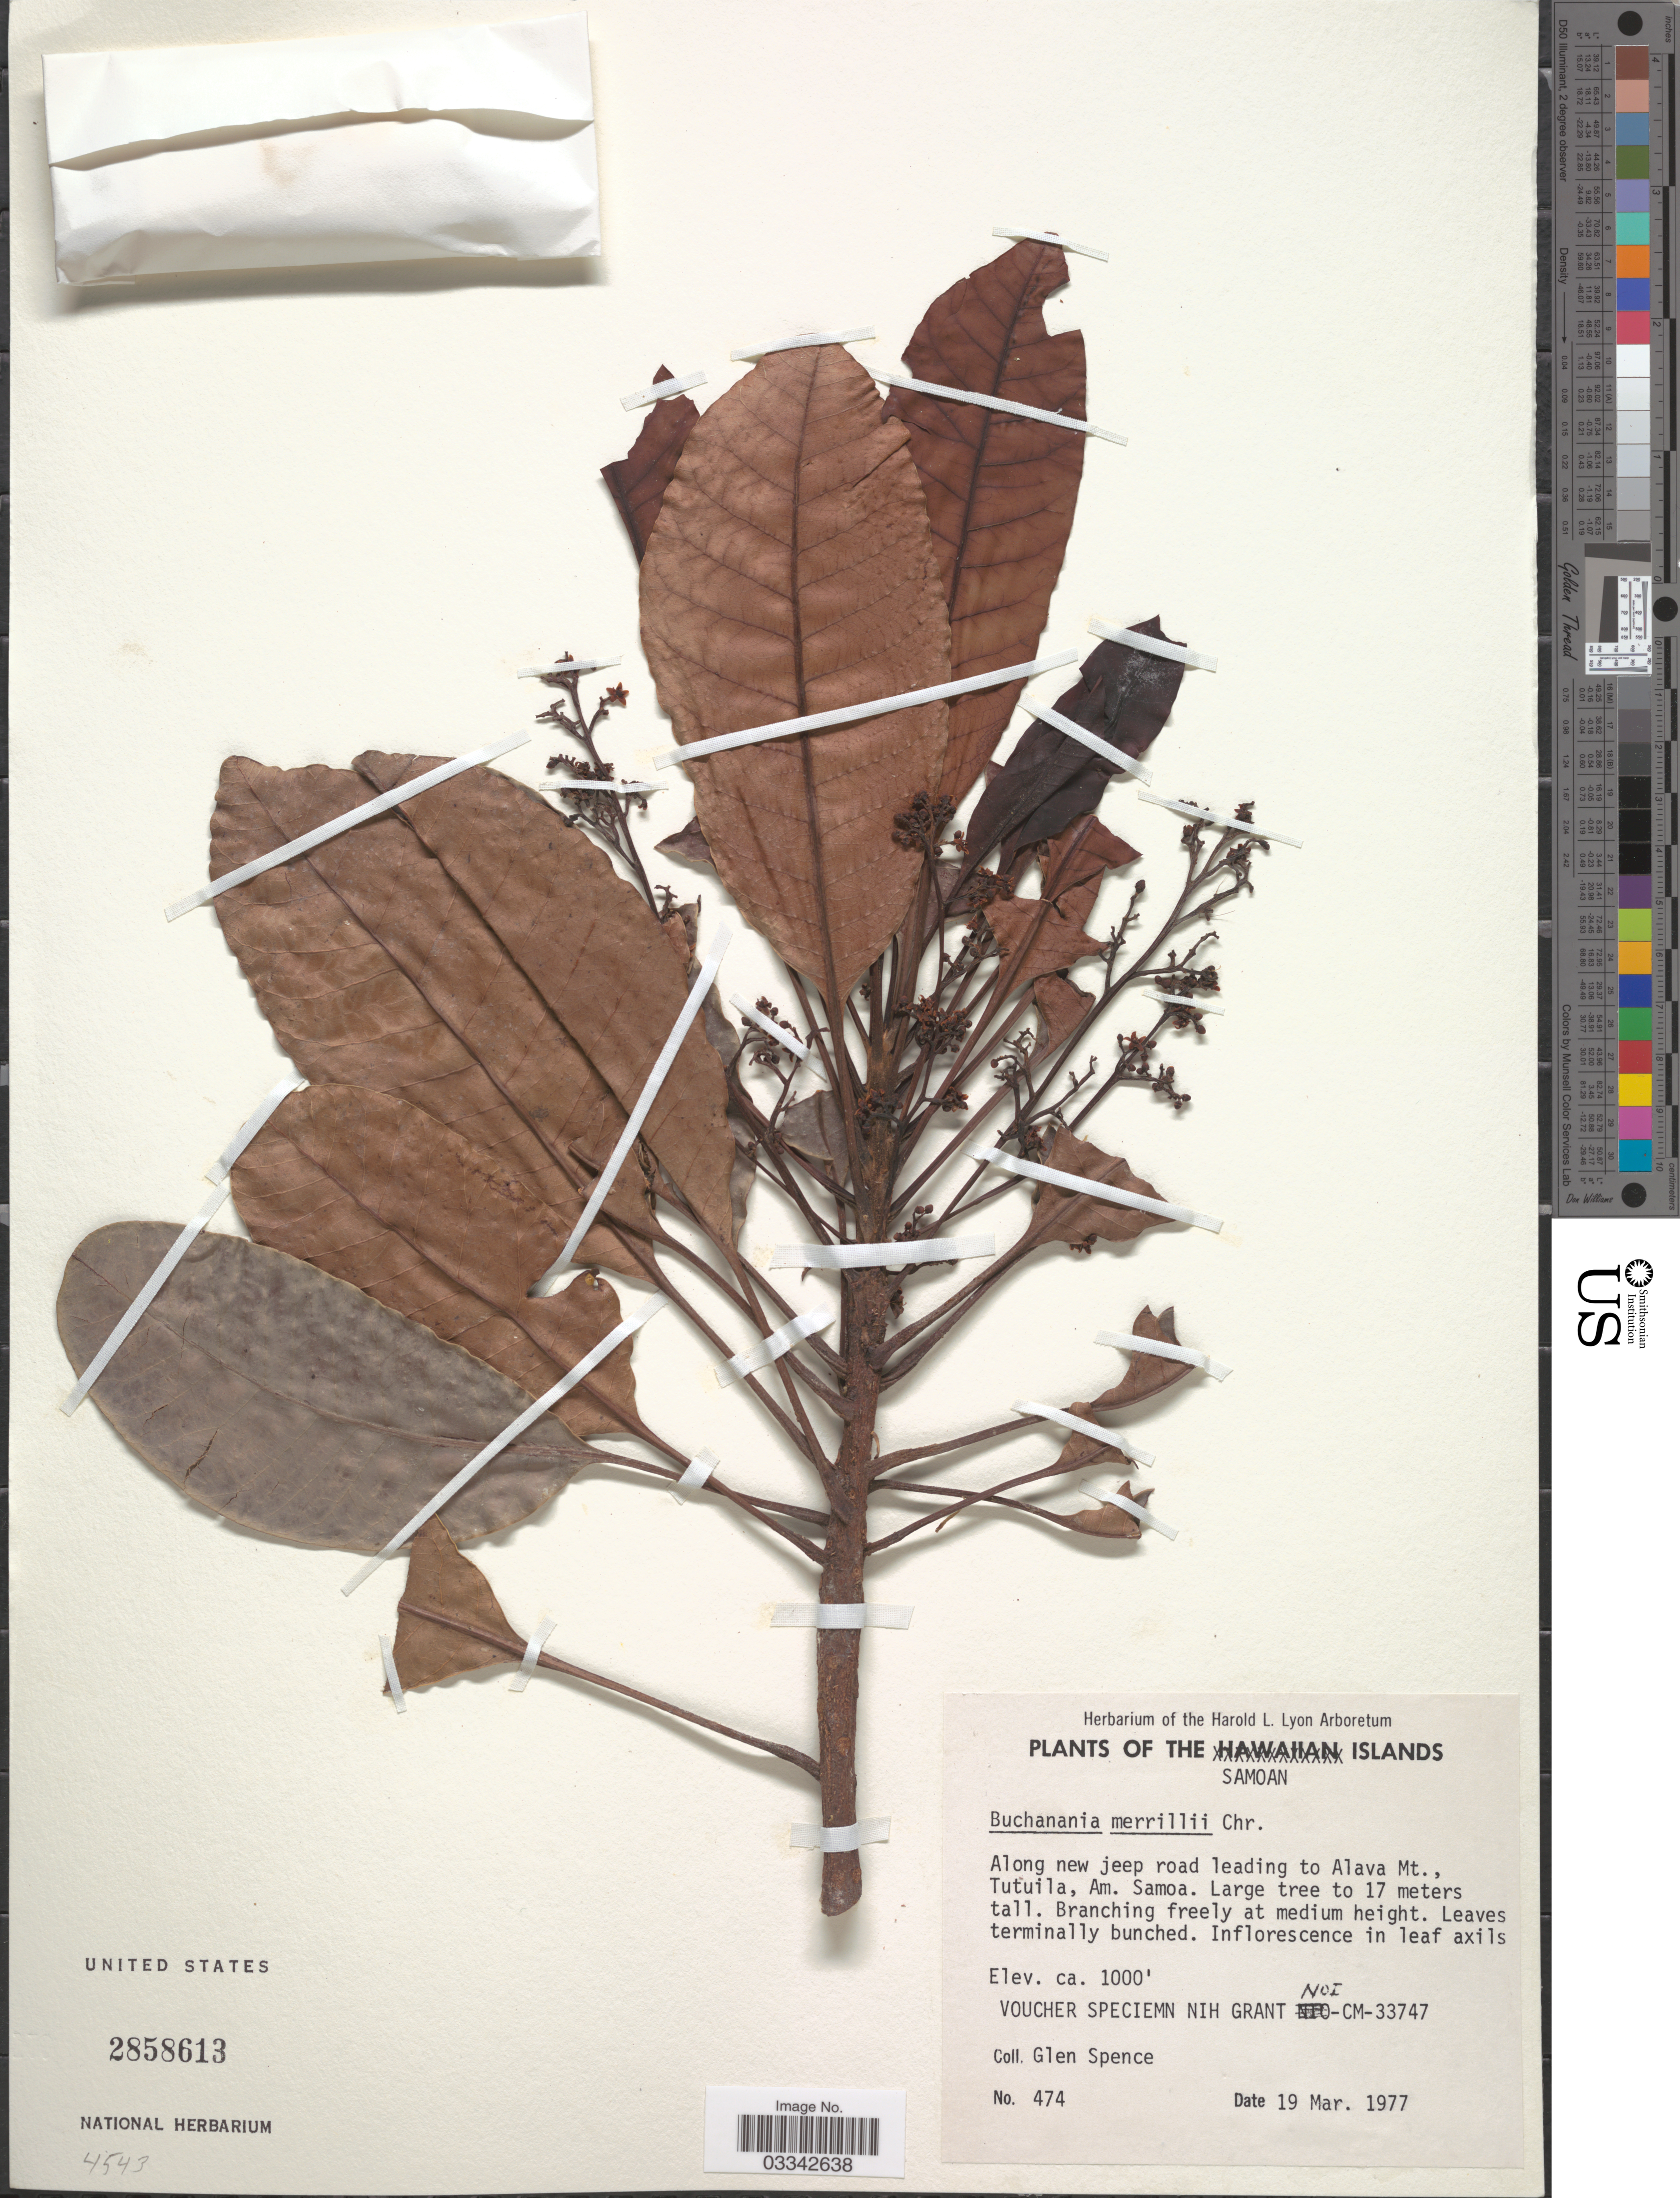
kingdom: Plantae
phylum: Tracheophyta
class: Magnoliopsida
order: Sapindales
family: Anacardiaceae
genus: Buchanania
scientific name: Buchanania merrillii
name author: Christoph.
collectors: G. Spence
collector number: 474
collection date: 1977-03-19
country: American Samoa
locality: The Samoan Islands. Along new jeep road leading to Alava Mt., Tutuila, Am. Samoa.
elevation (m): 305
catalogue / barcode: US 2858613